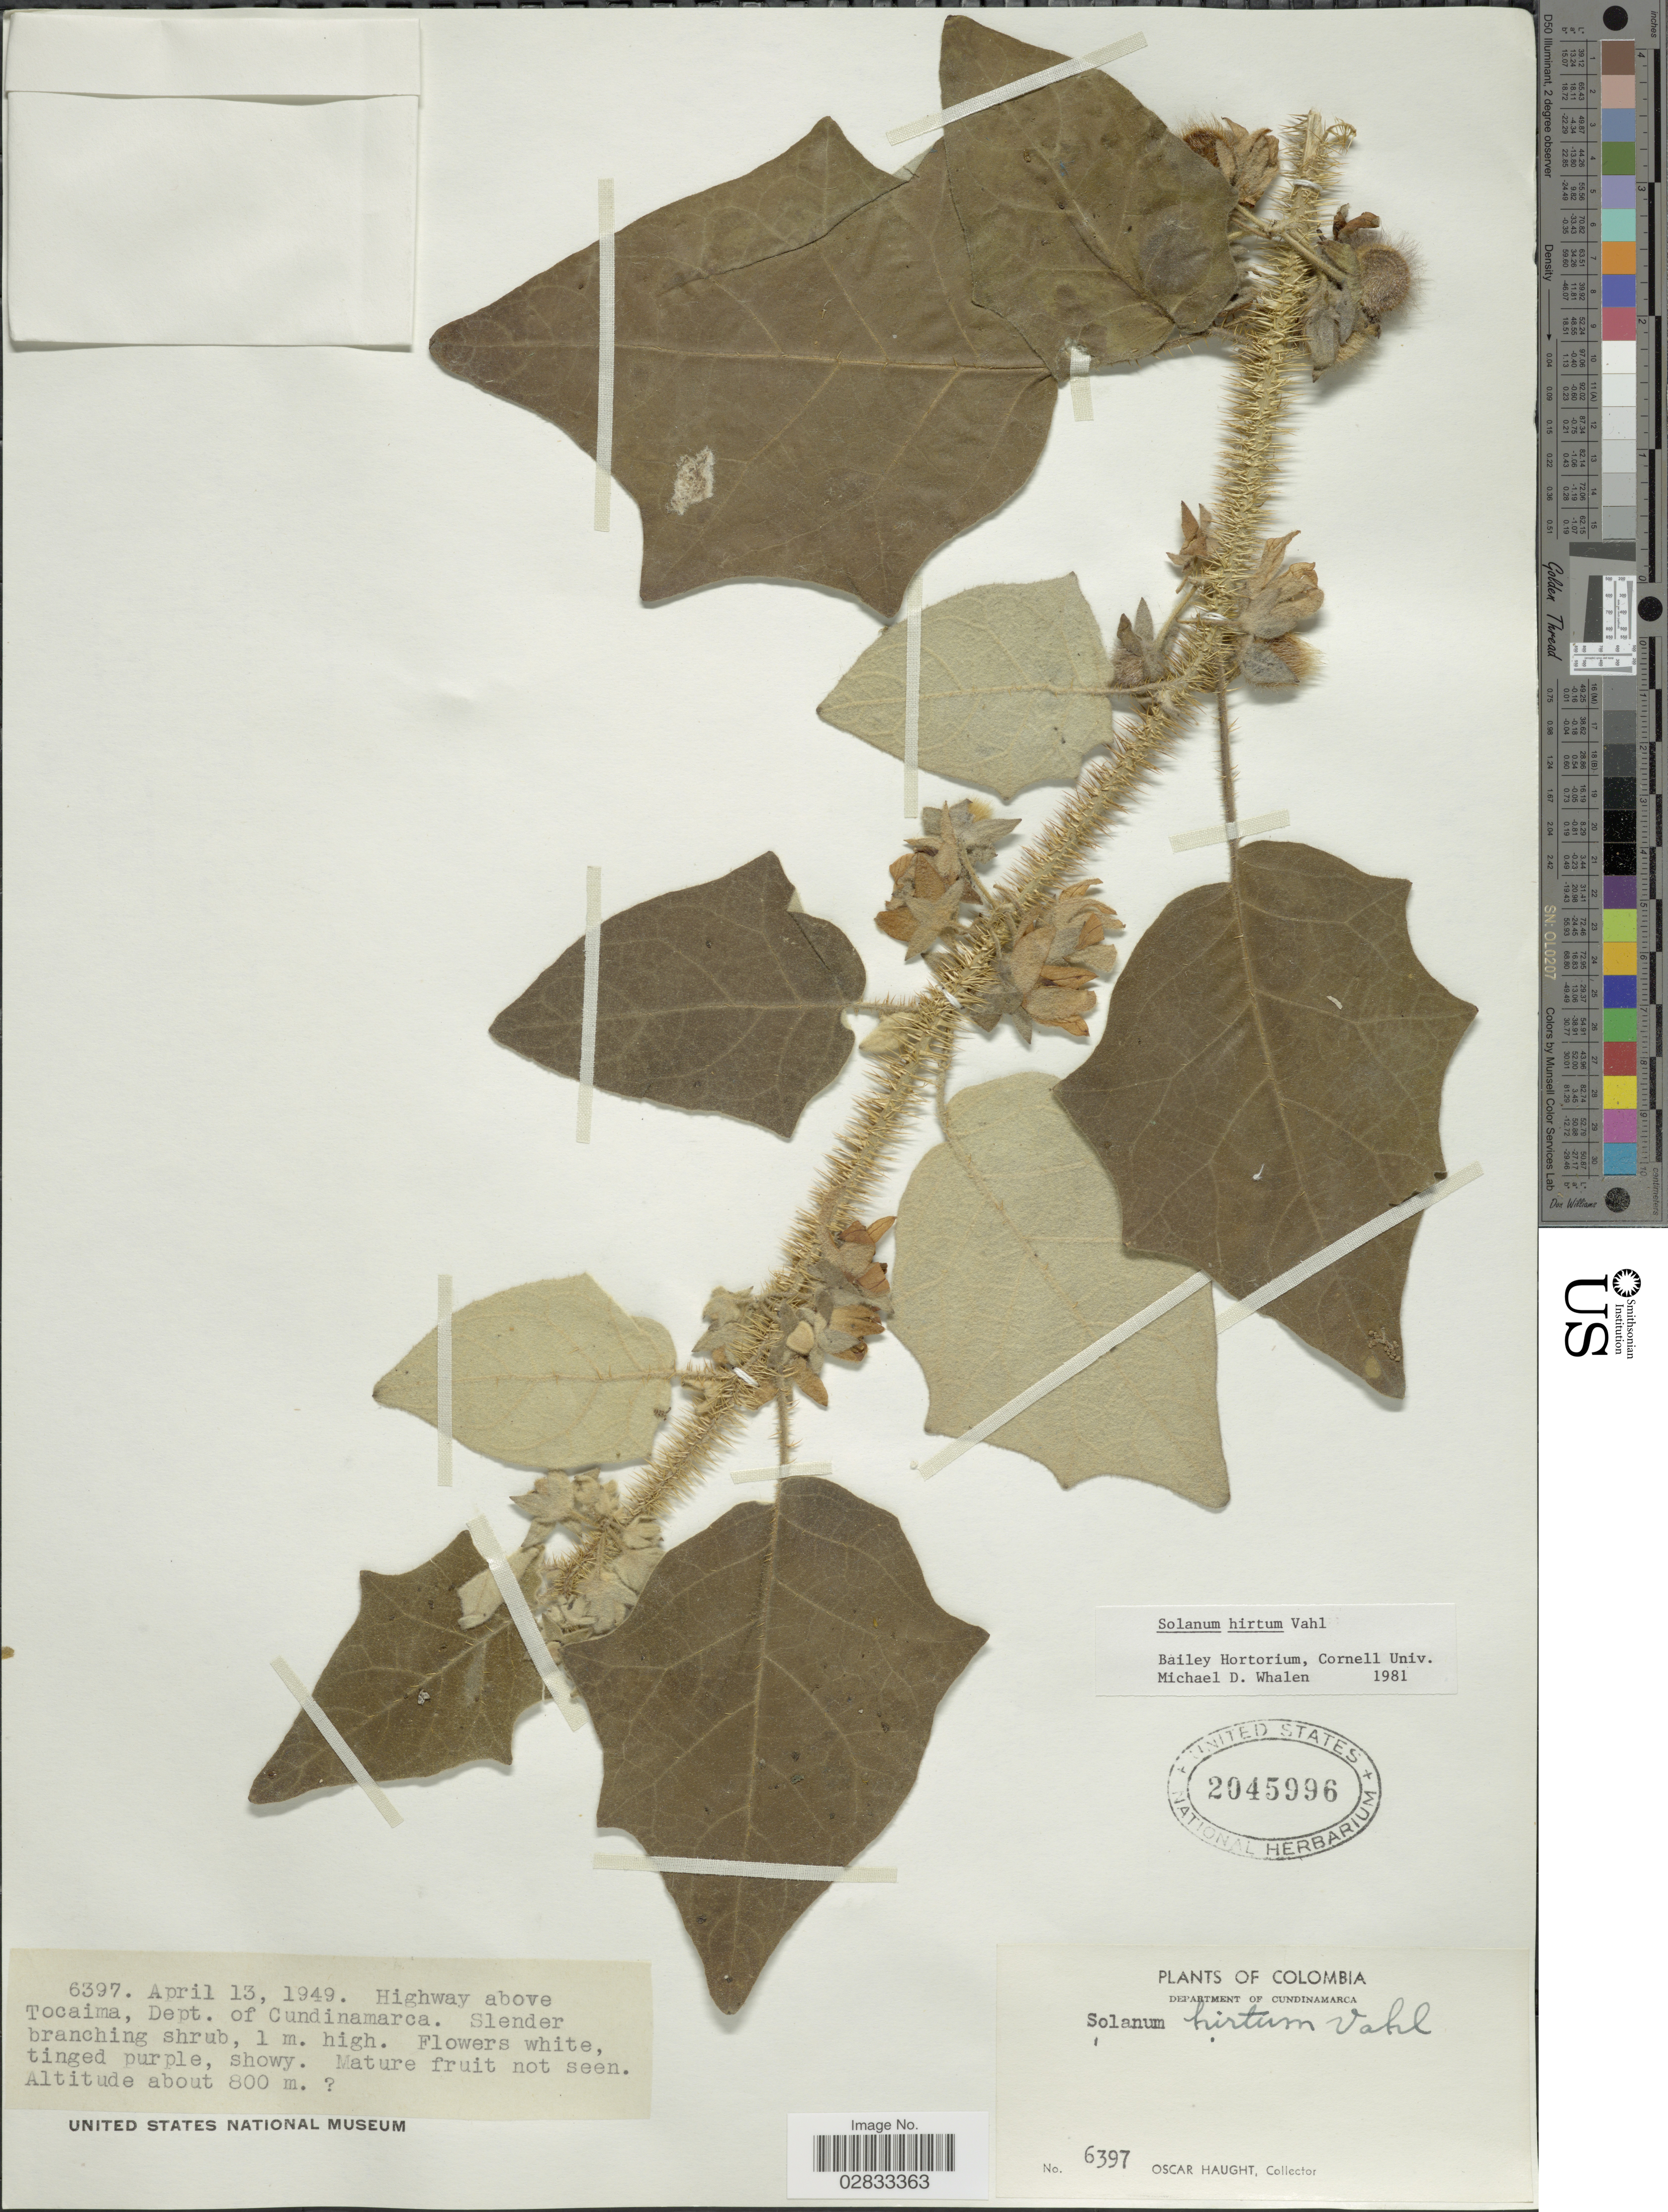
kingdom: Plantae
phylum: Tracheophyta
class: Magnoliopsida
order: Solanales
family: Solanaceae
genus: Solanum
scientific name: Solanum hirtum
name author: Vahl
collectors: O. L. Haught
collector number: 6397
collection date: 1949-04-13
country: Colombia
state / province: Cundinamarca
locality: Highway above Tocaima, Department of Cundinamarca.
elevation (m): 800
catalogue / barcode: US 2045996